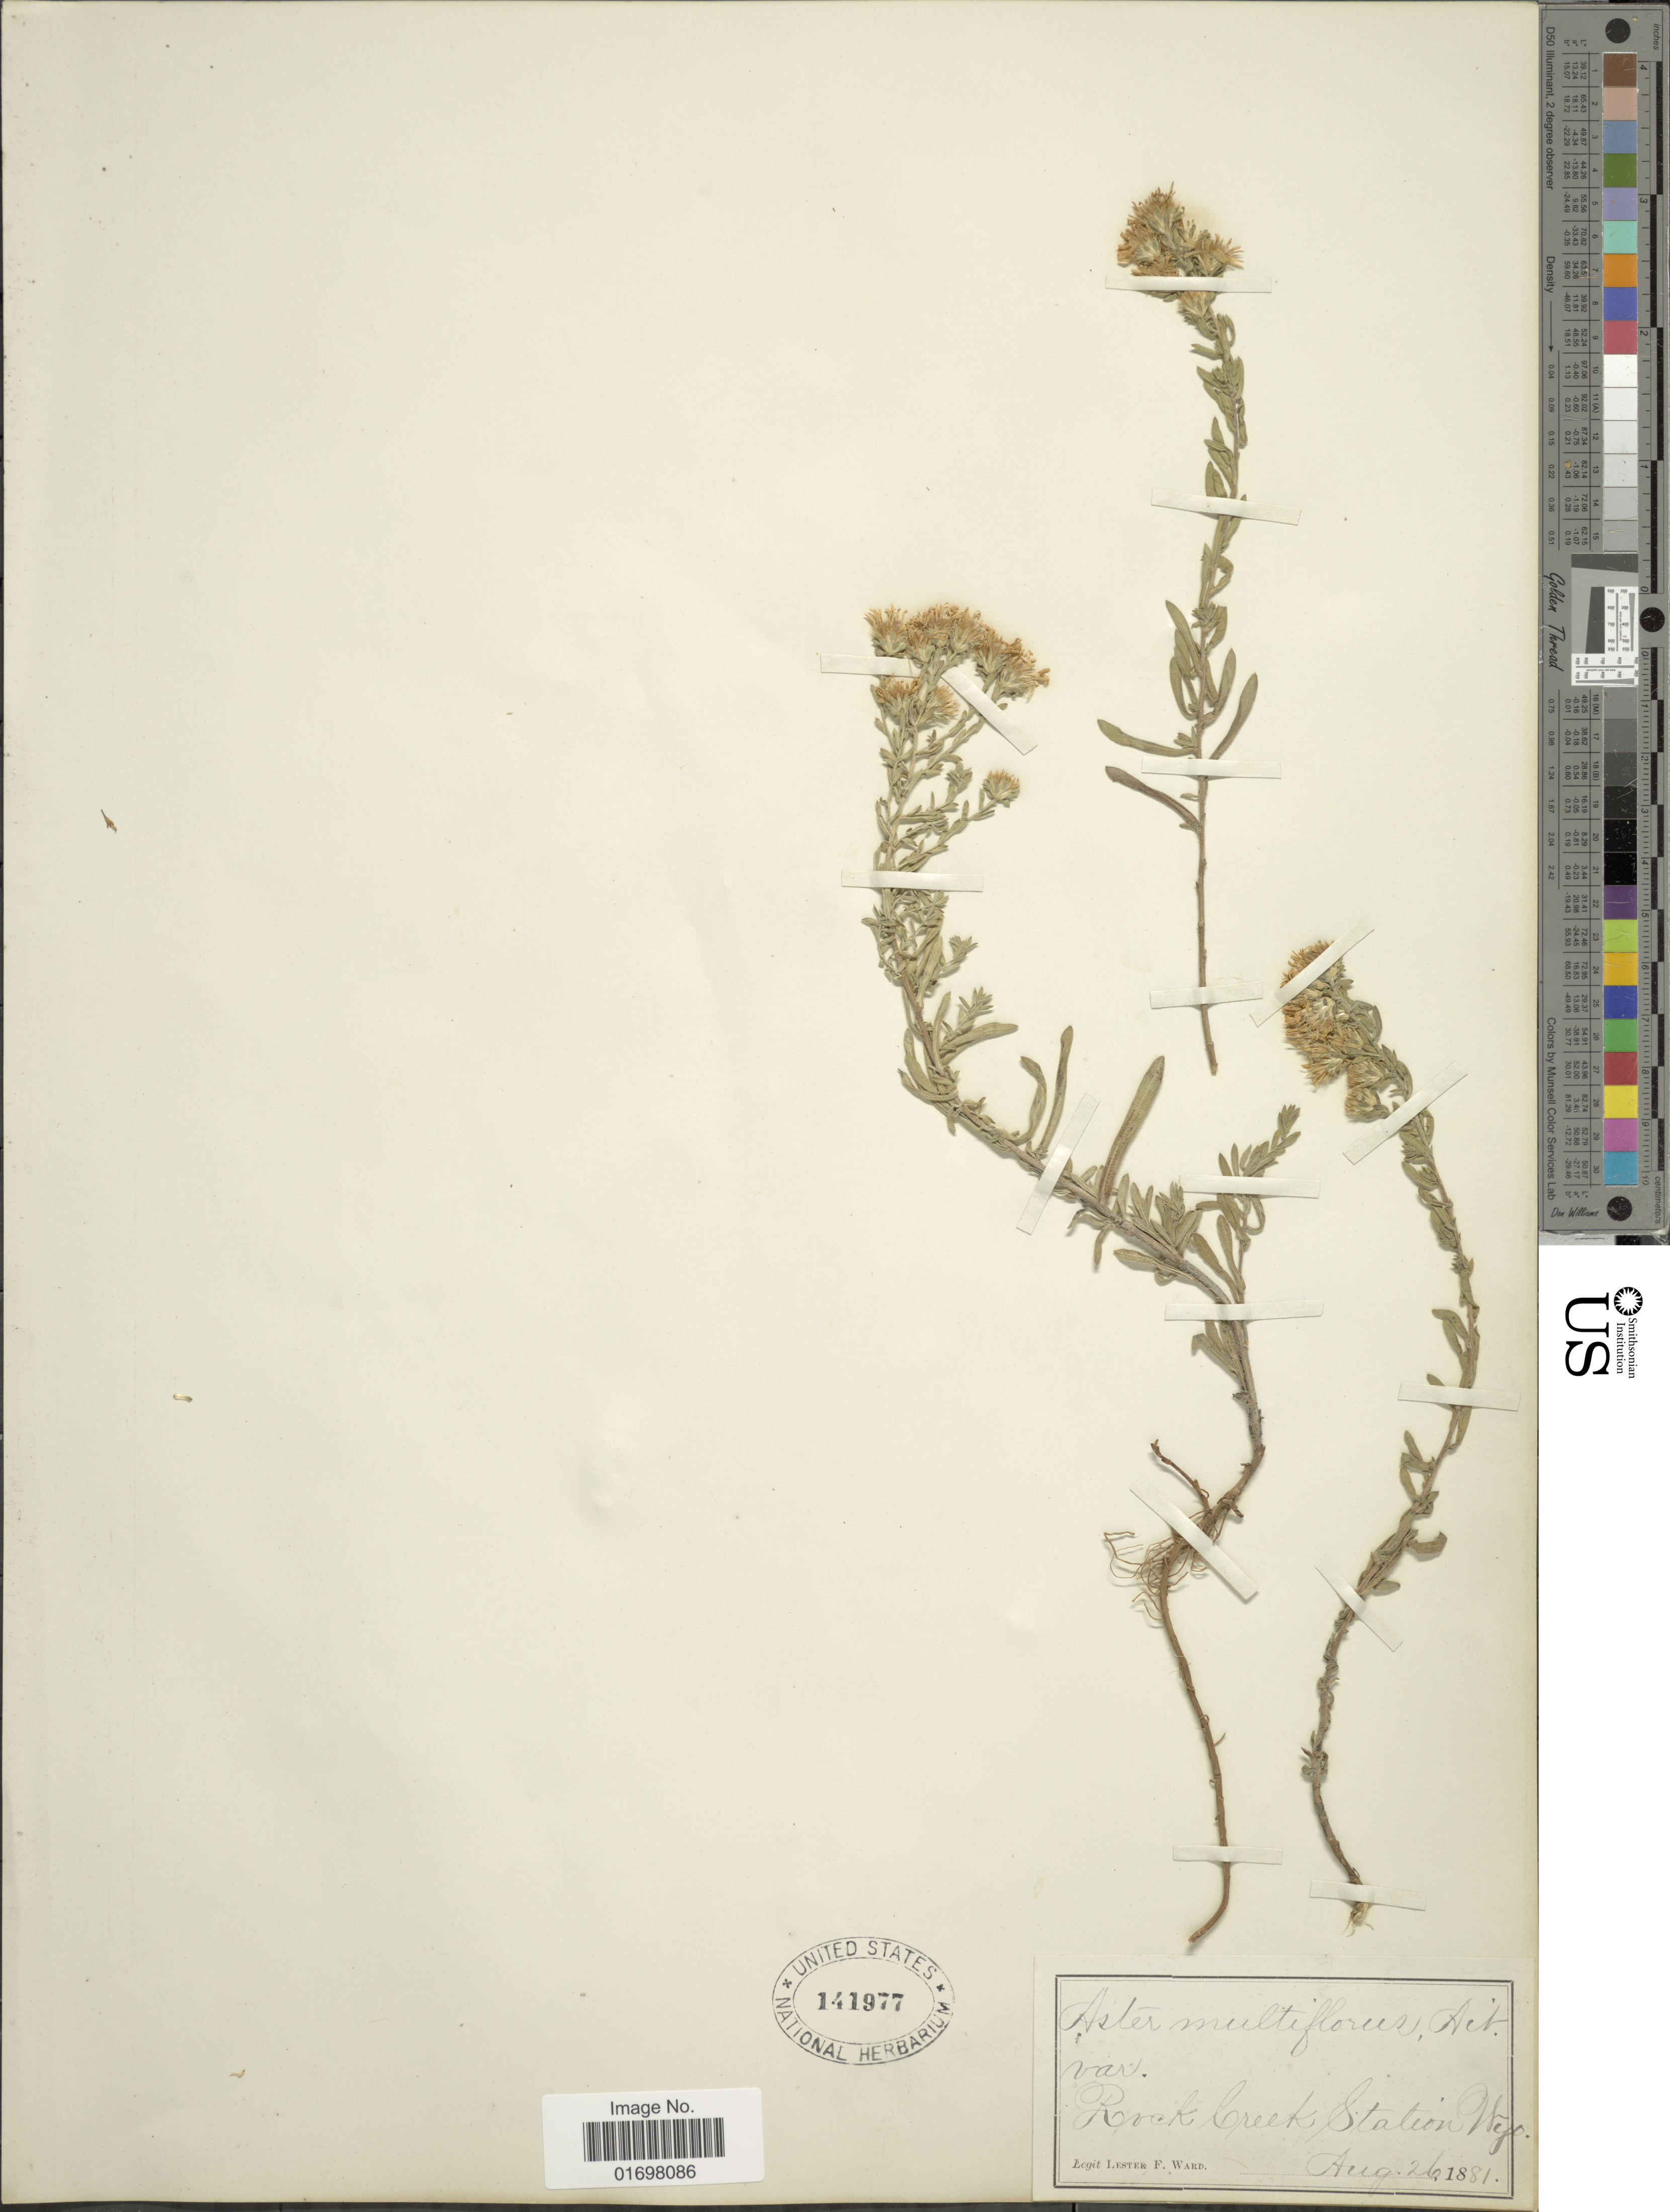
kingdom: Plantae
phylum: Tracheophyta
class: Magnoliopsida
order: Asterales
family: Asteraceae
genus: Symphyotrichum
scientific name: Symphyotrichum falcatum var. commutatum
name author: (Torr. & A. Gray) G.L. Nesom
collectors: L. F. Ward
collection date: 1881-08-26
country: United States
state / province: Wyoming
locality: Rock Creek Station Wyo.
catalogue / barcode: US 141977